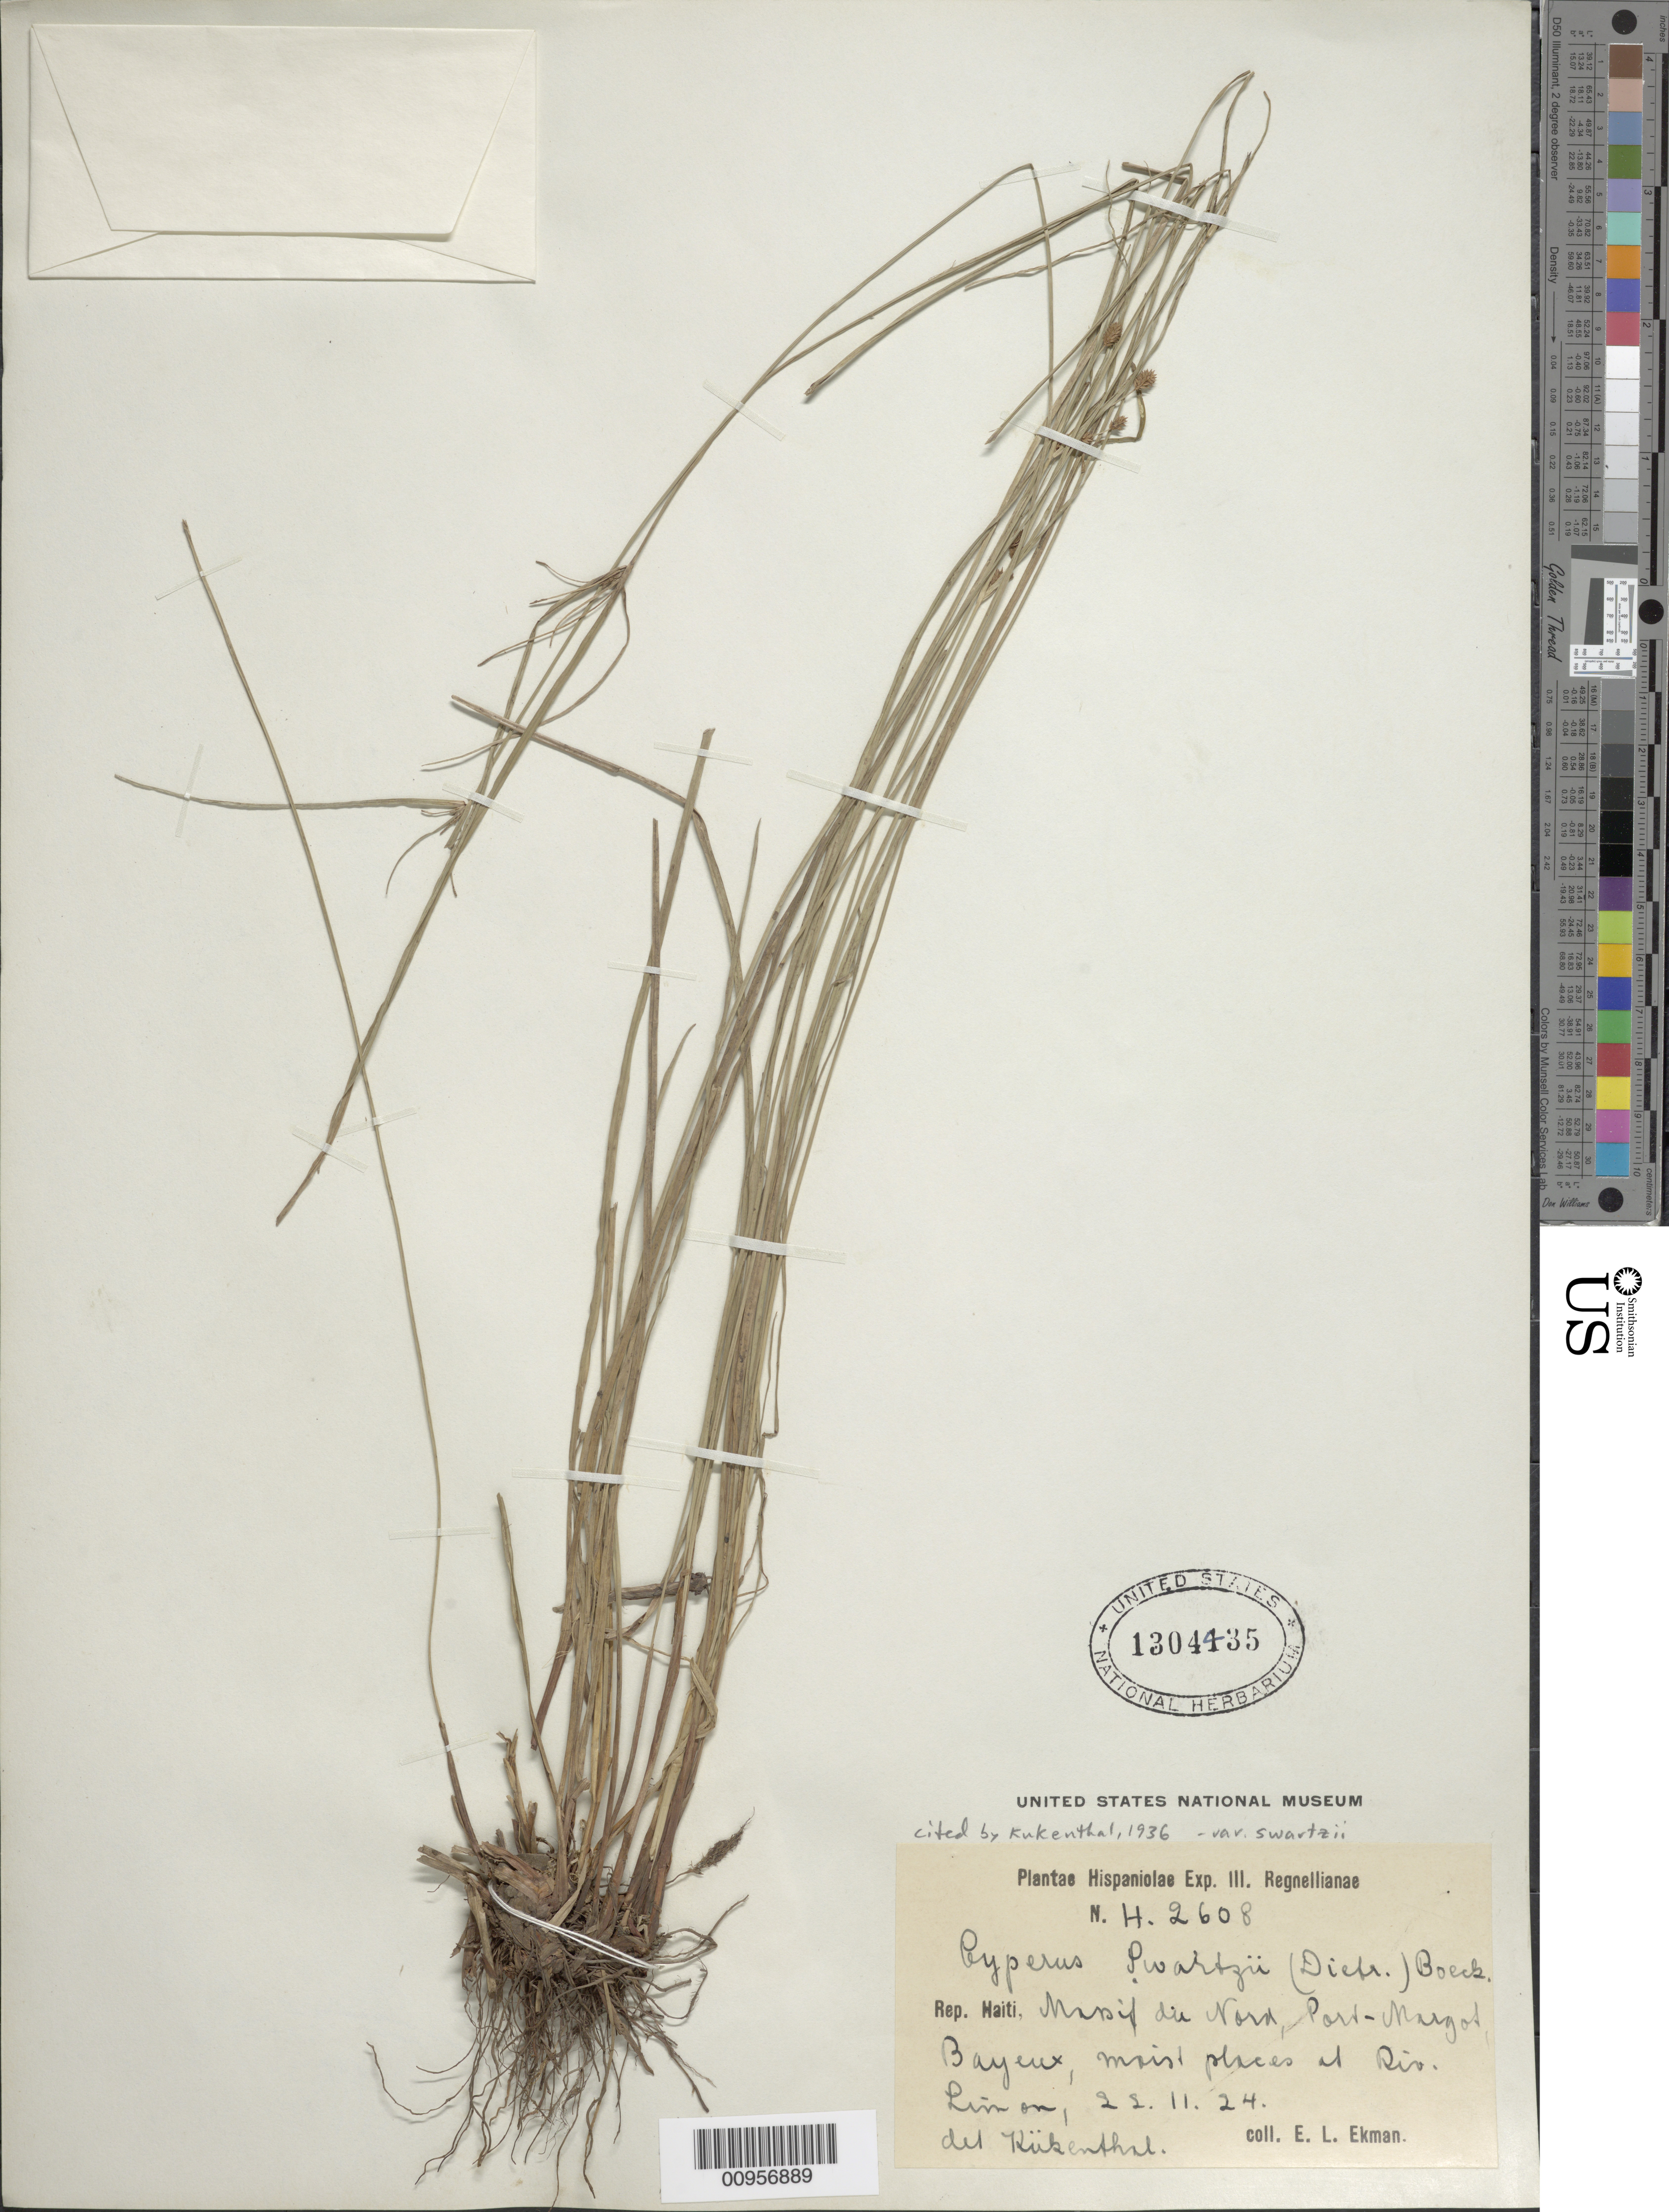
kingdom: Plantae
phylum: Tracheophyta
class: Liliopsida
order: Poales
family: Cyperaceae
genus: Cyperus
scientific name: Cyperus swartzii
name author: (A. Dietr.) Boeckeler ex Kük.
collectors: E. L. Ekman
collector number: H 2608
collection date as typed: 22 Nov 1924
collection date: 1924-11-22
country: Haiti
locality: Massif du Nord, Port Margot, Bayeux, at Riv. Limon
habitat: Moist places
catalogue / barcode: US 1304435